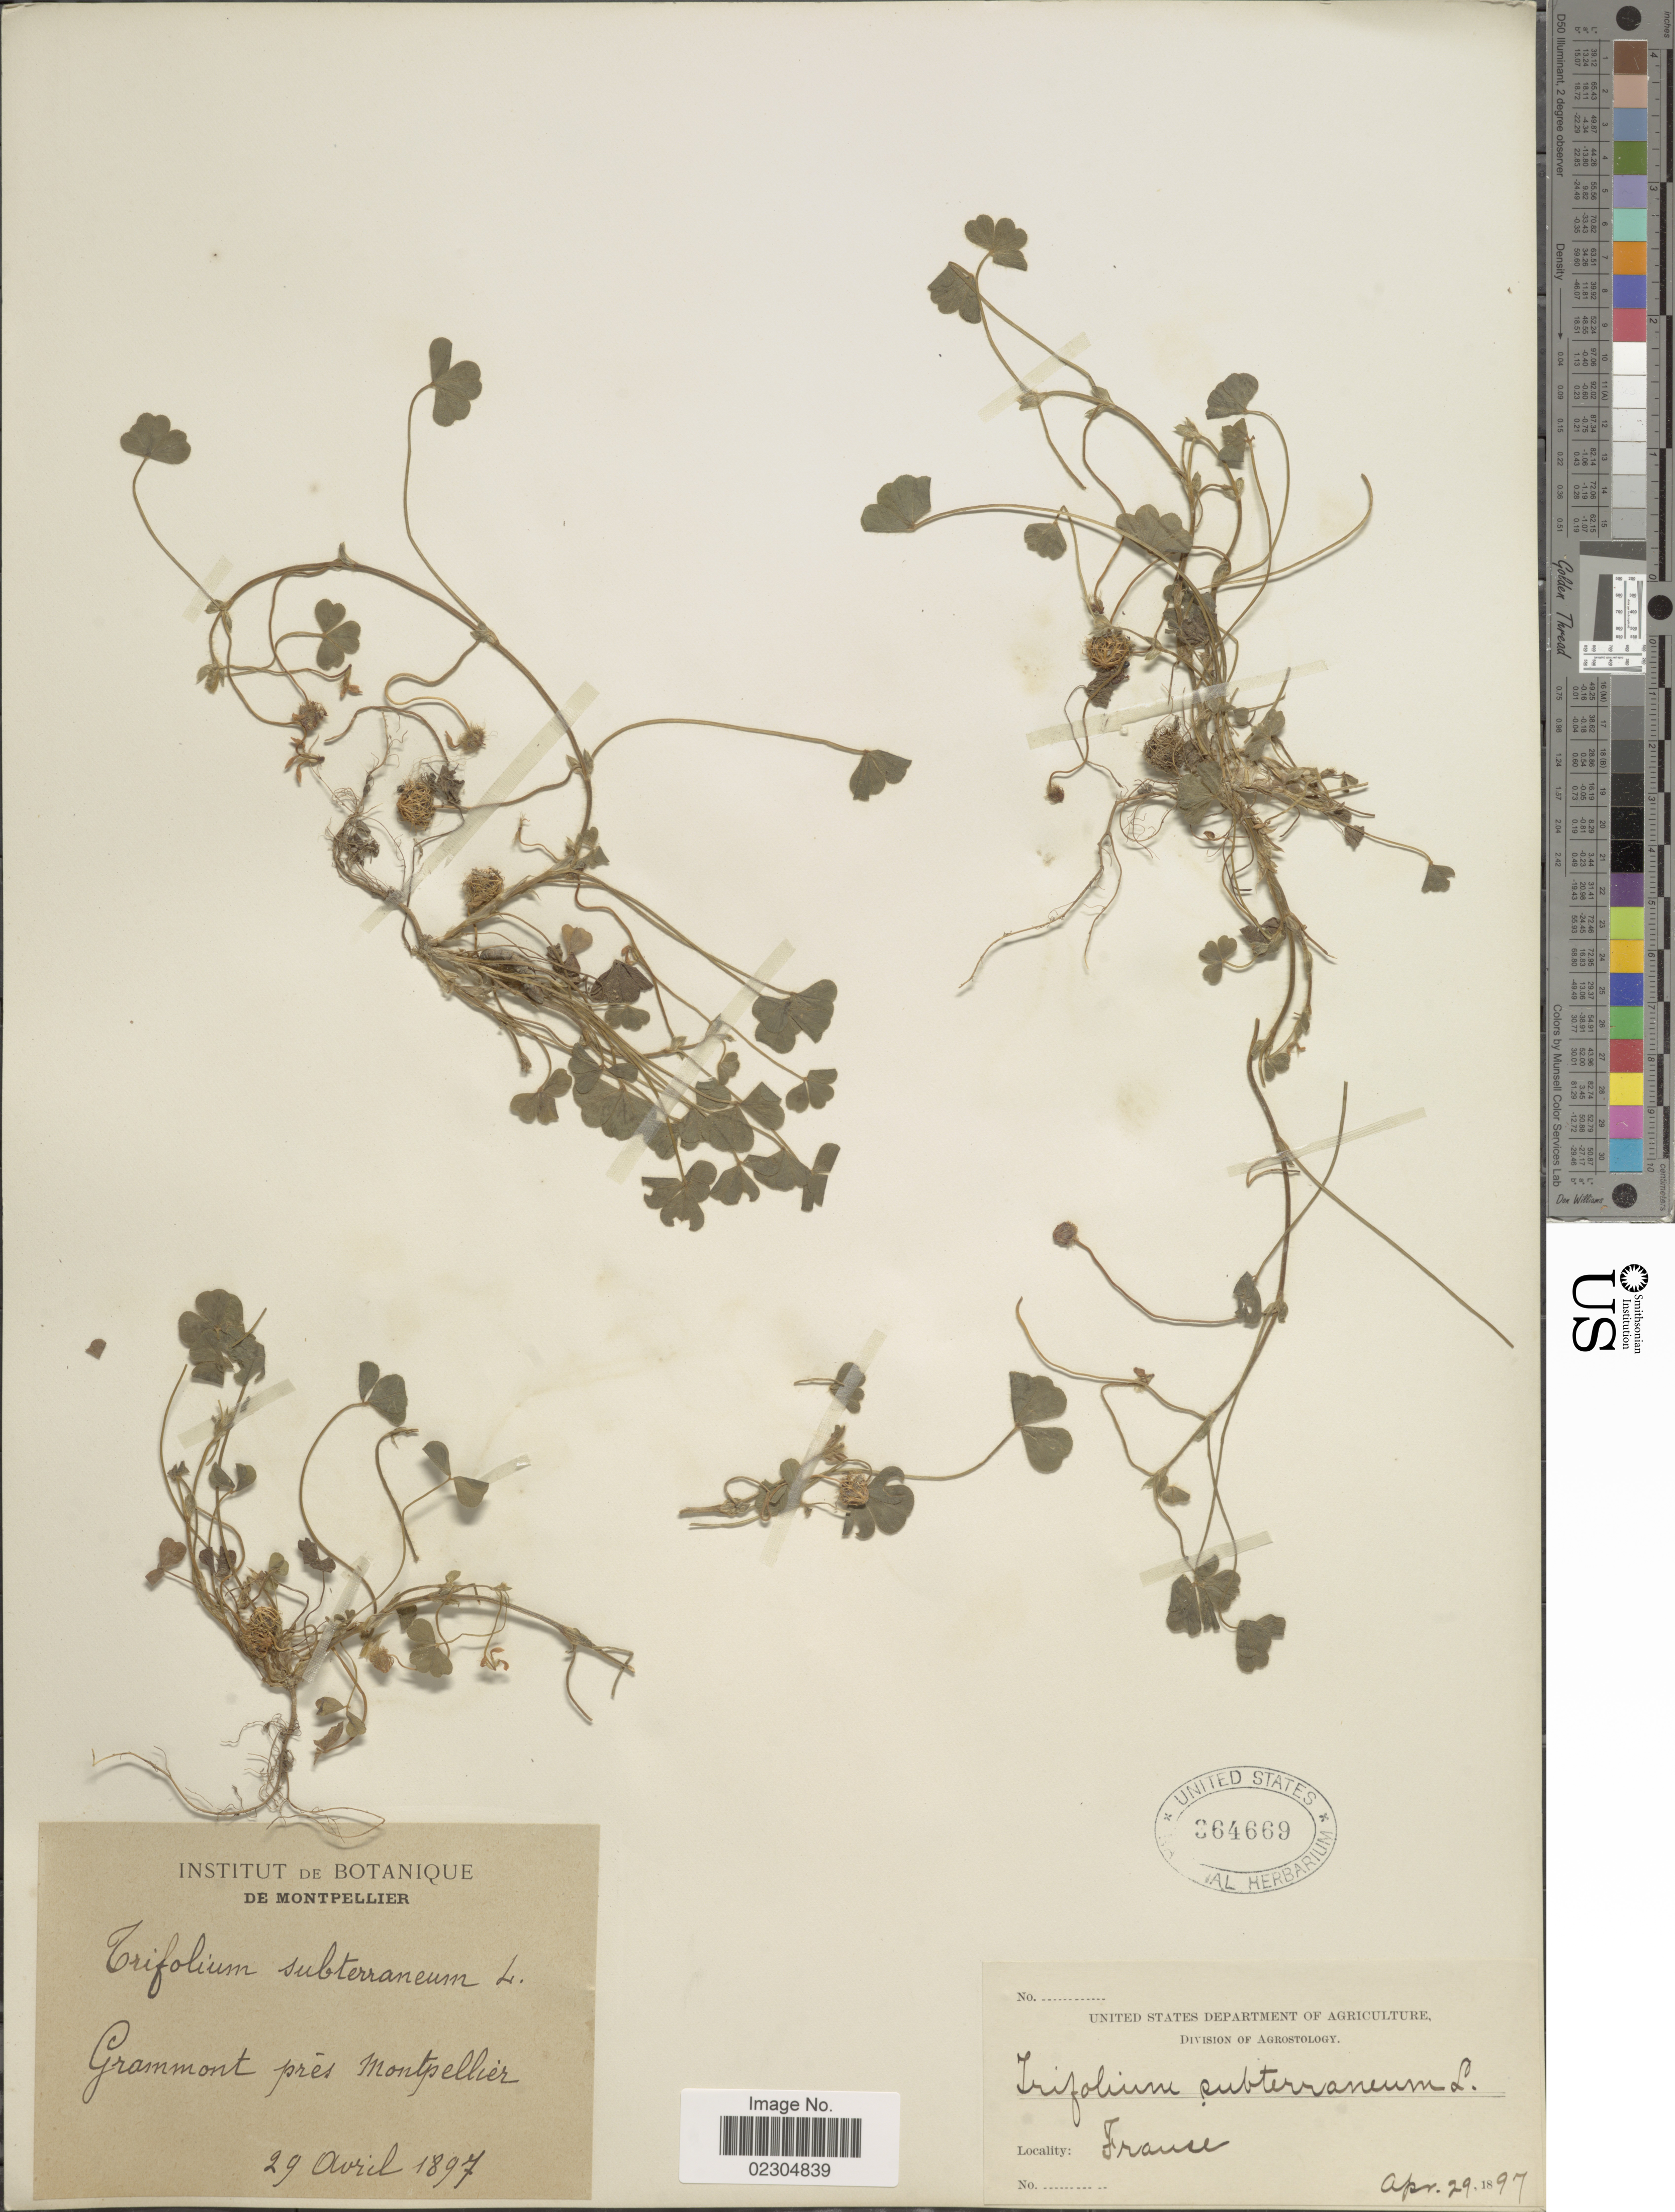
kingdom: Plantae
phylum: Tracheophyta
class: Magnoliopsida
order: Fabales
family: Fabaceae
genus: Trifolium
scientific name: Trifolium subterraneum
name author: L.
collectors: Institut de Botanique (Montpellier)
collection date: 1897-04-29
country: France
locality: Granmont pres Montpellier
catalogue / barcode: US 364669